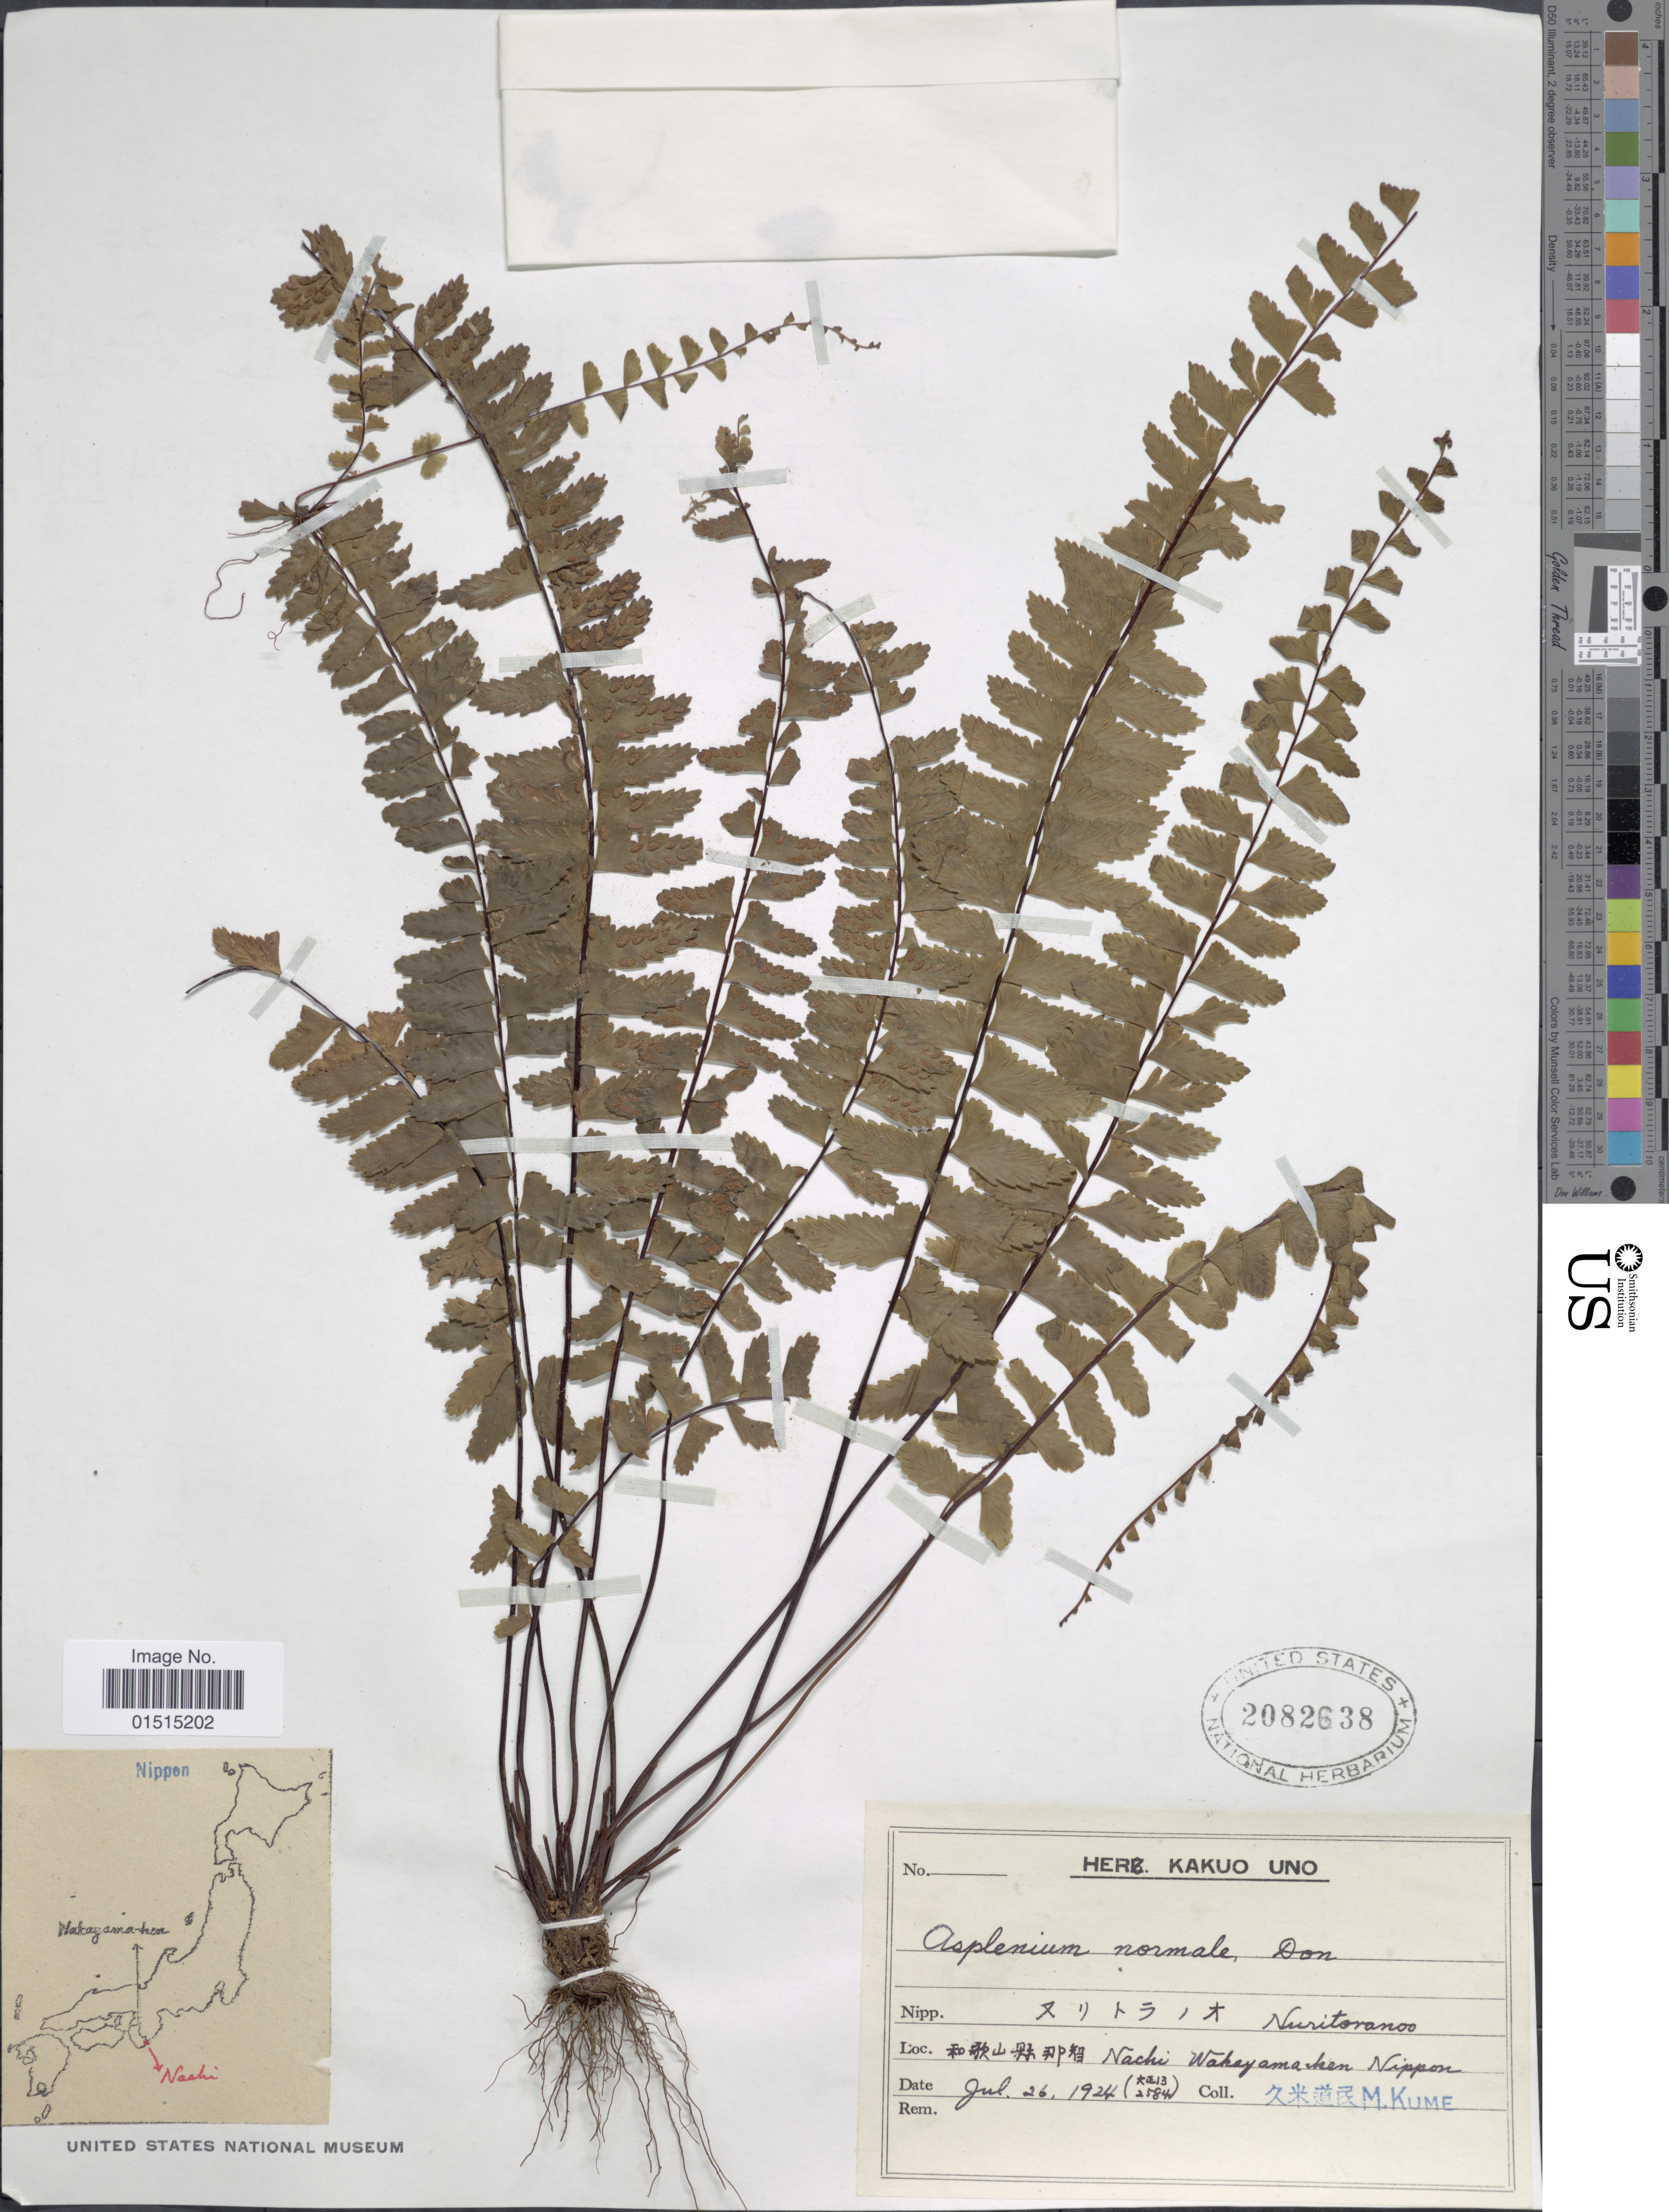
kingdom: Plantae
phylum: Tracheophyta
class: Polypodiopsida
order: Polypodiales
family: Aspleniaceae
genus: Asplenium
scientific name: Asplenium normale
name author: D. Don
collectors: M. Kume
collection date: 1924-07-26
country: Japan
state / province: Wakayama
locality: Nachi Wakayama-ken Nippon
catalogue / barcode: US 2082638